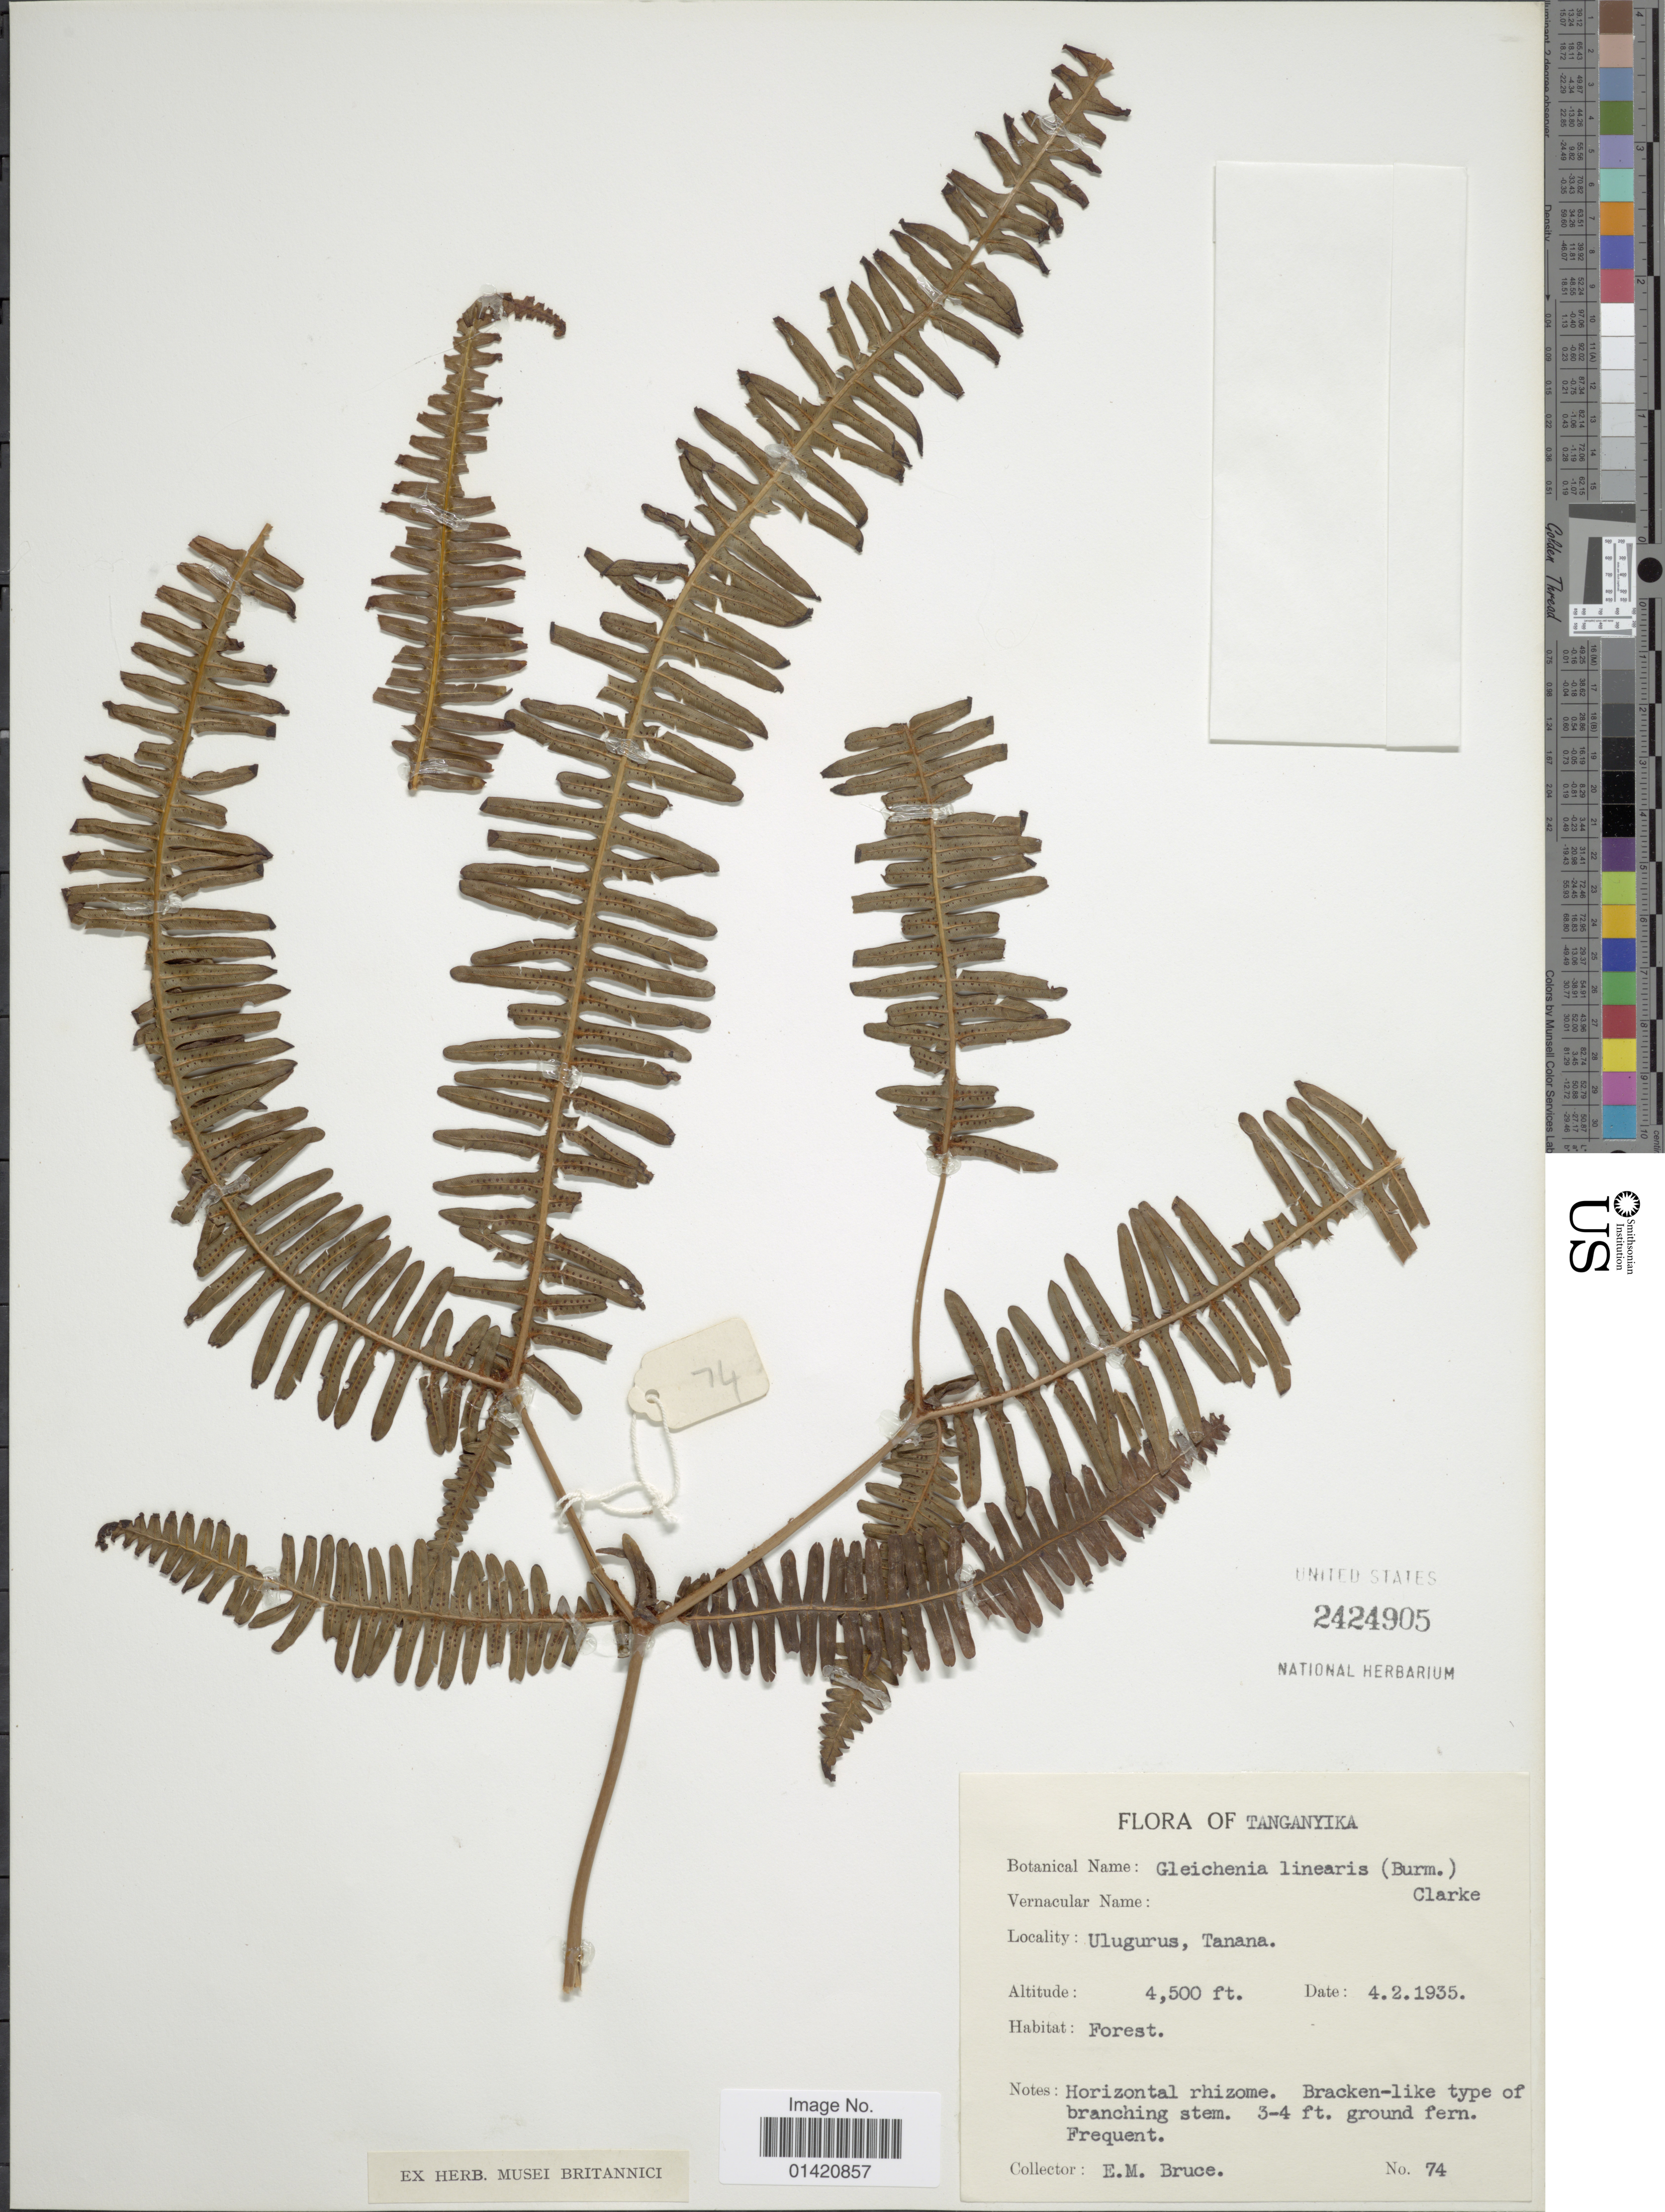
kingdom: Plantae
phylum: Tracheophyta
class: Polypodiopsida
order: Gleicheniales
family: Gleicheniaceae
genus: Dicranopteris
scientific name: Dicranopteris linearis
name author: (Burm. f.) Underw.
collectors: E. Bruce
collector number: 74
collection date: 1935-02-04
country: Tanzania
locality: Tanganyika, Ulugurus, Tanana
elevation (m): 1372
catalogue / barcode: US 2424905